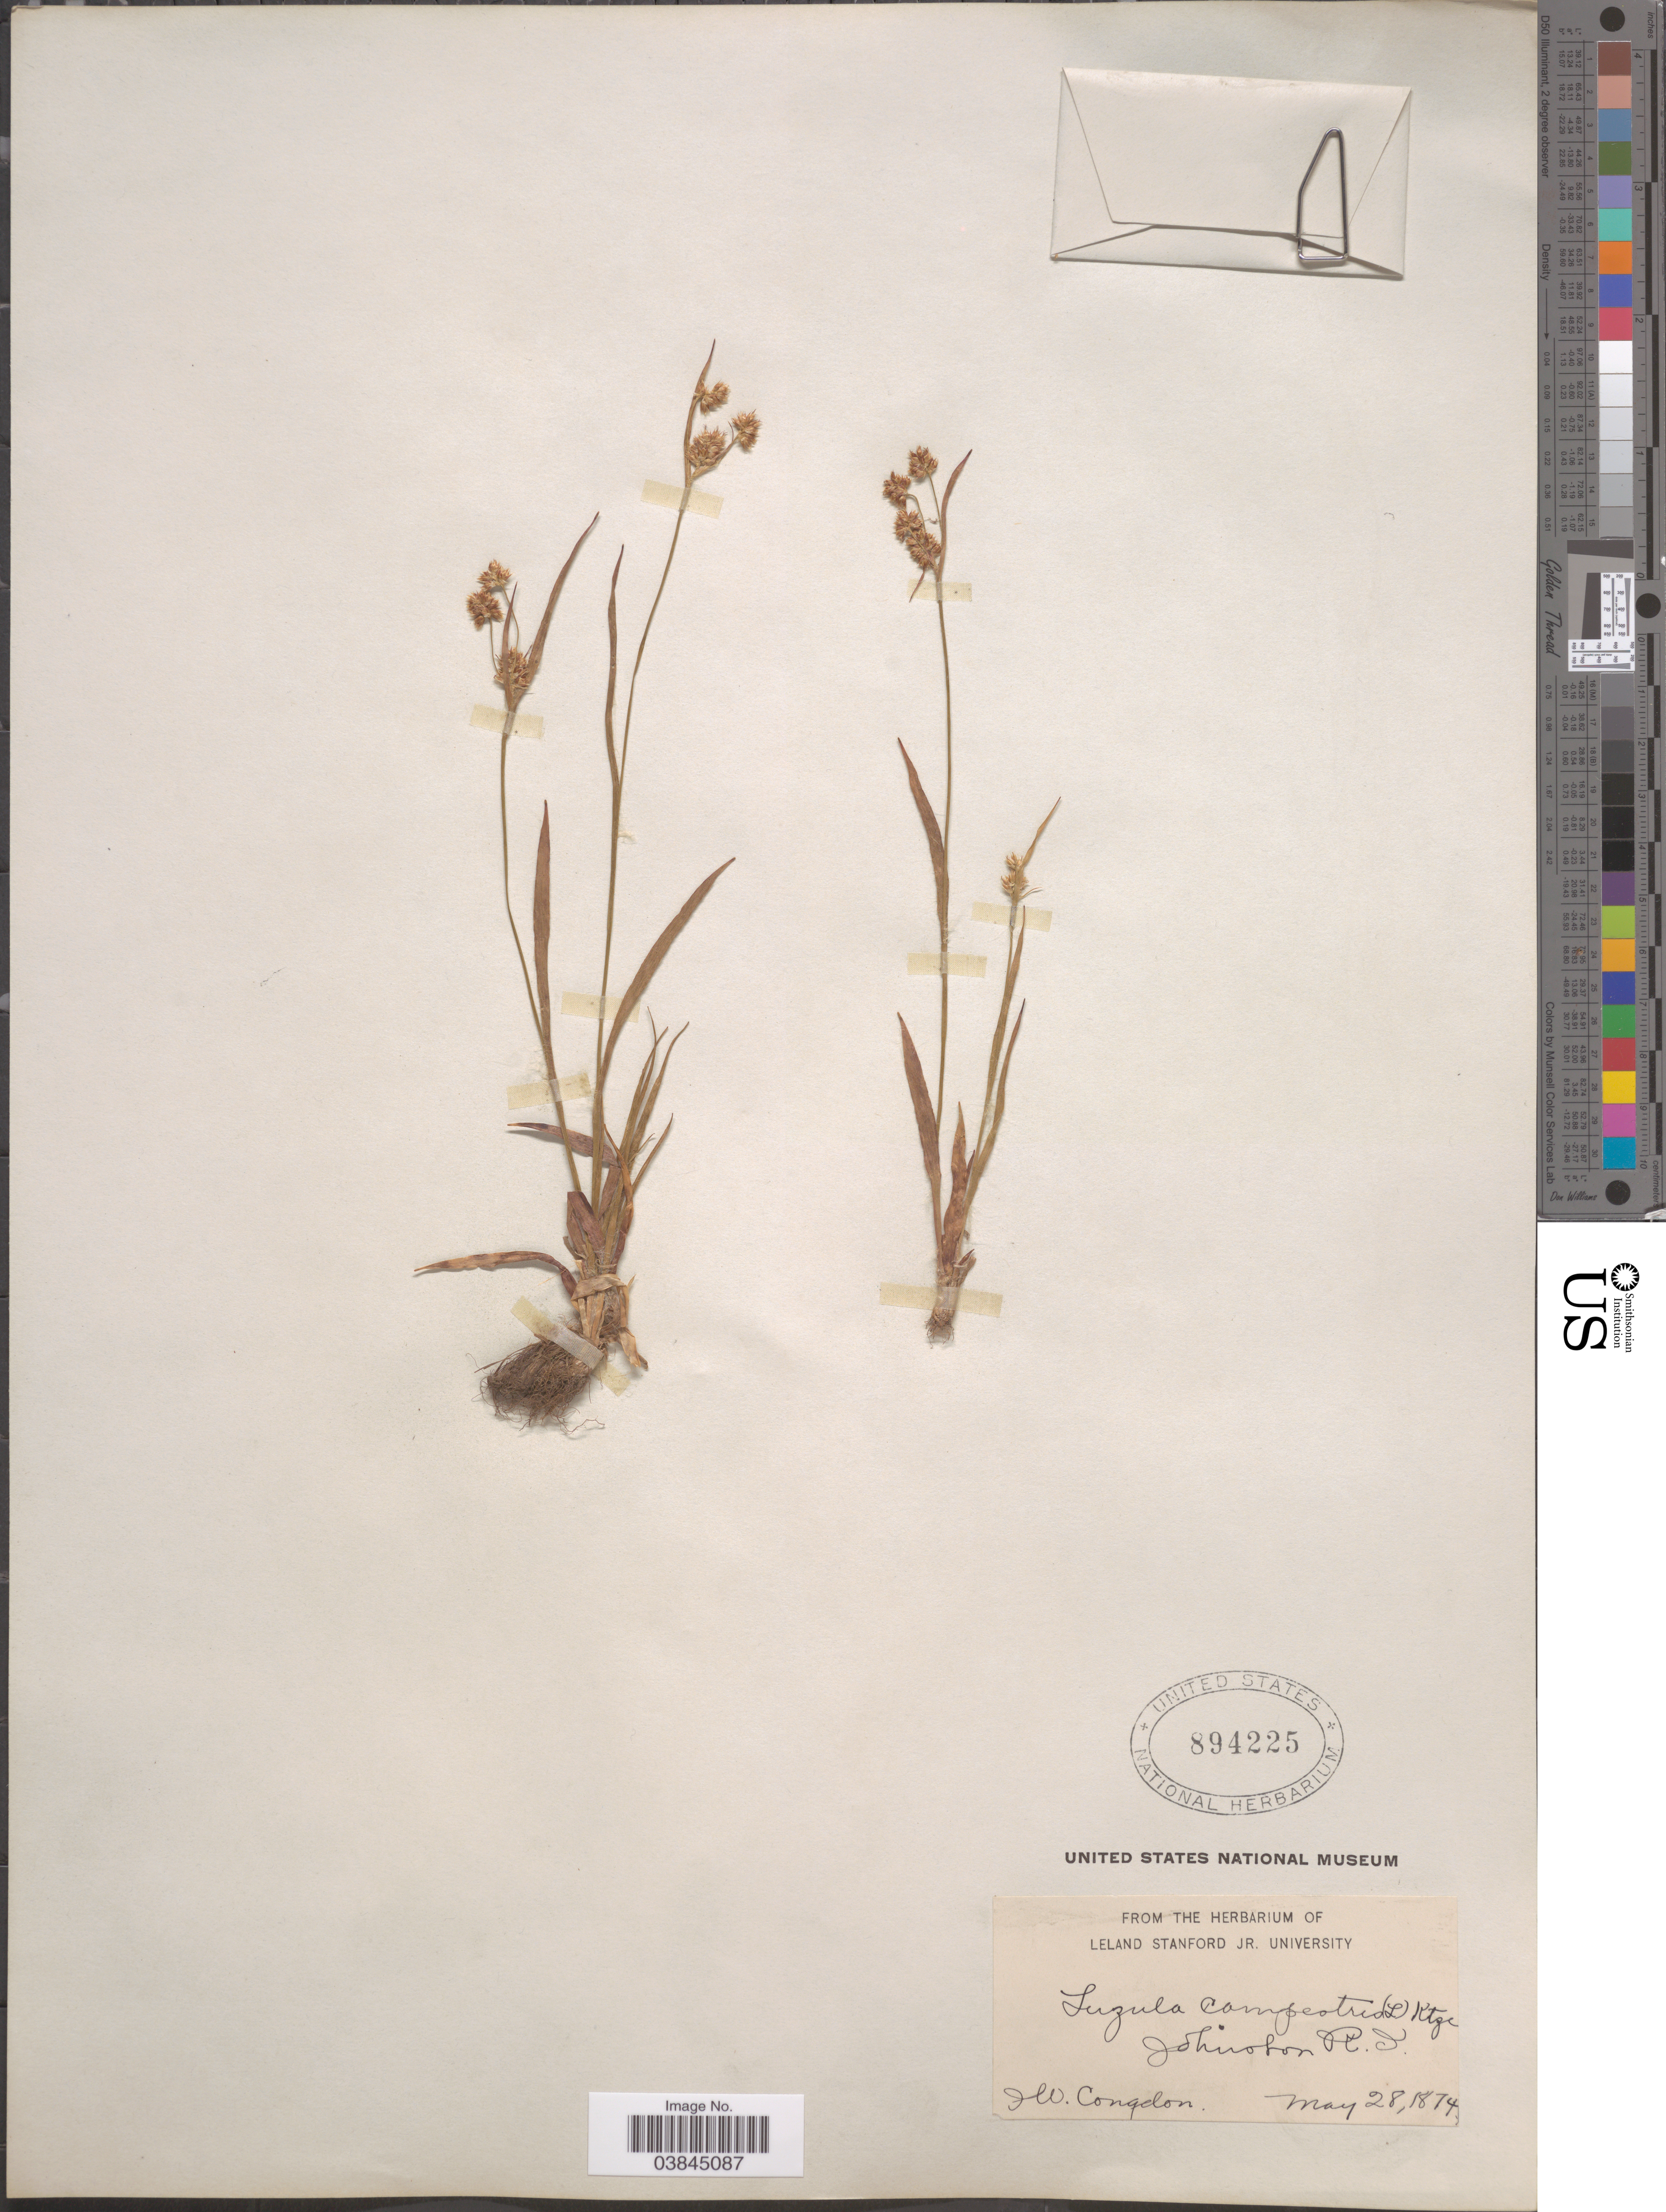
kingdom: Plantae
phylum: Tracheophyta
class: Liliopsida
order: Poales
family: Juncaceae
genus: Luzula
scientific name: Luzula campestris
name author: (L.) DC.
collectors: J. W. Congdon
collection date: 1874-05-28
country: United States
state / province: Rhode Island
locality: Johnston.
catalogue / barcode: US 894225